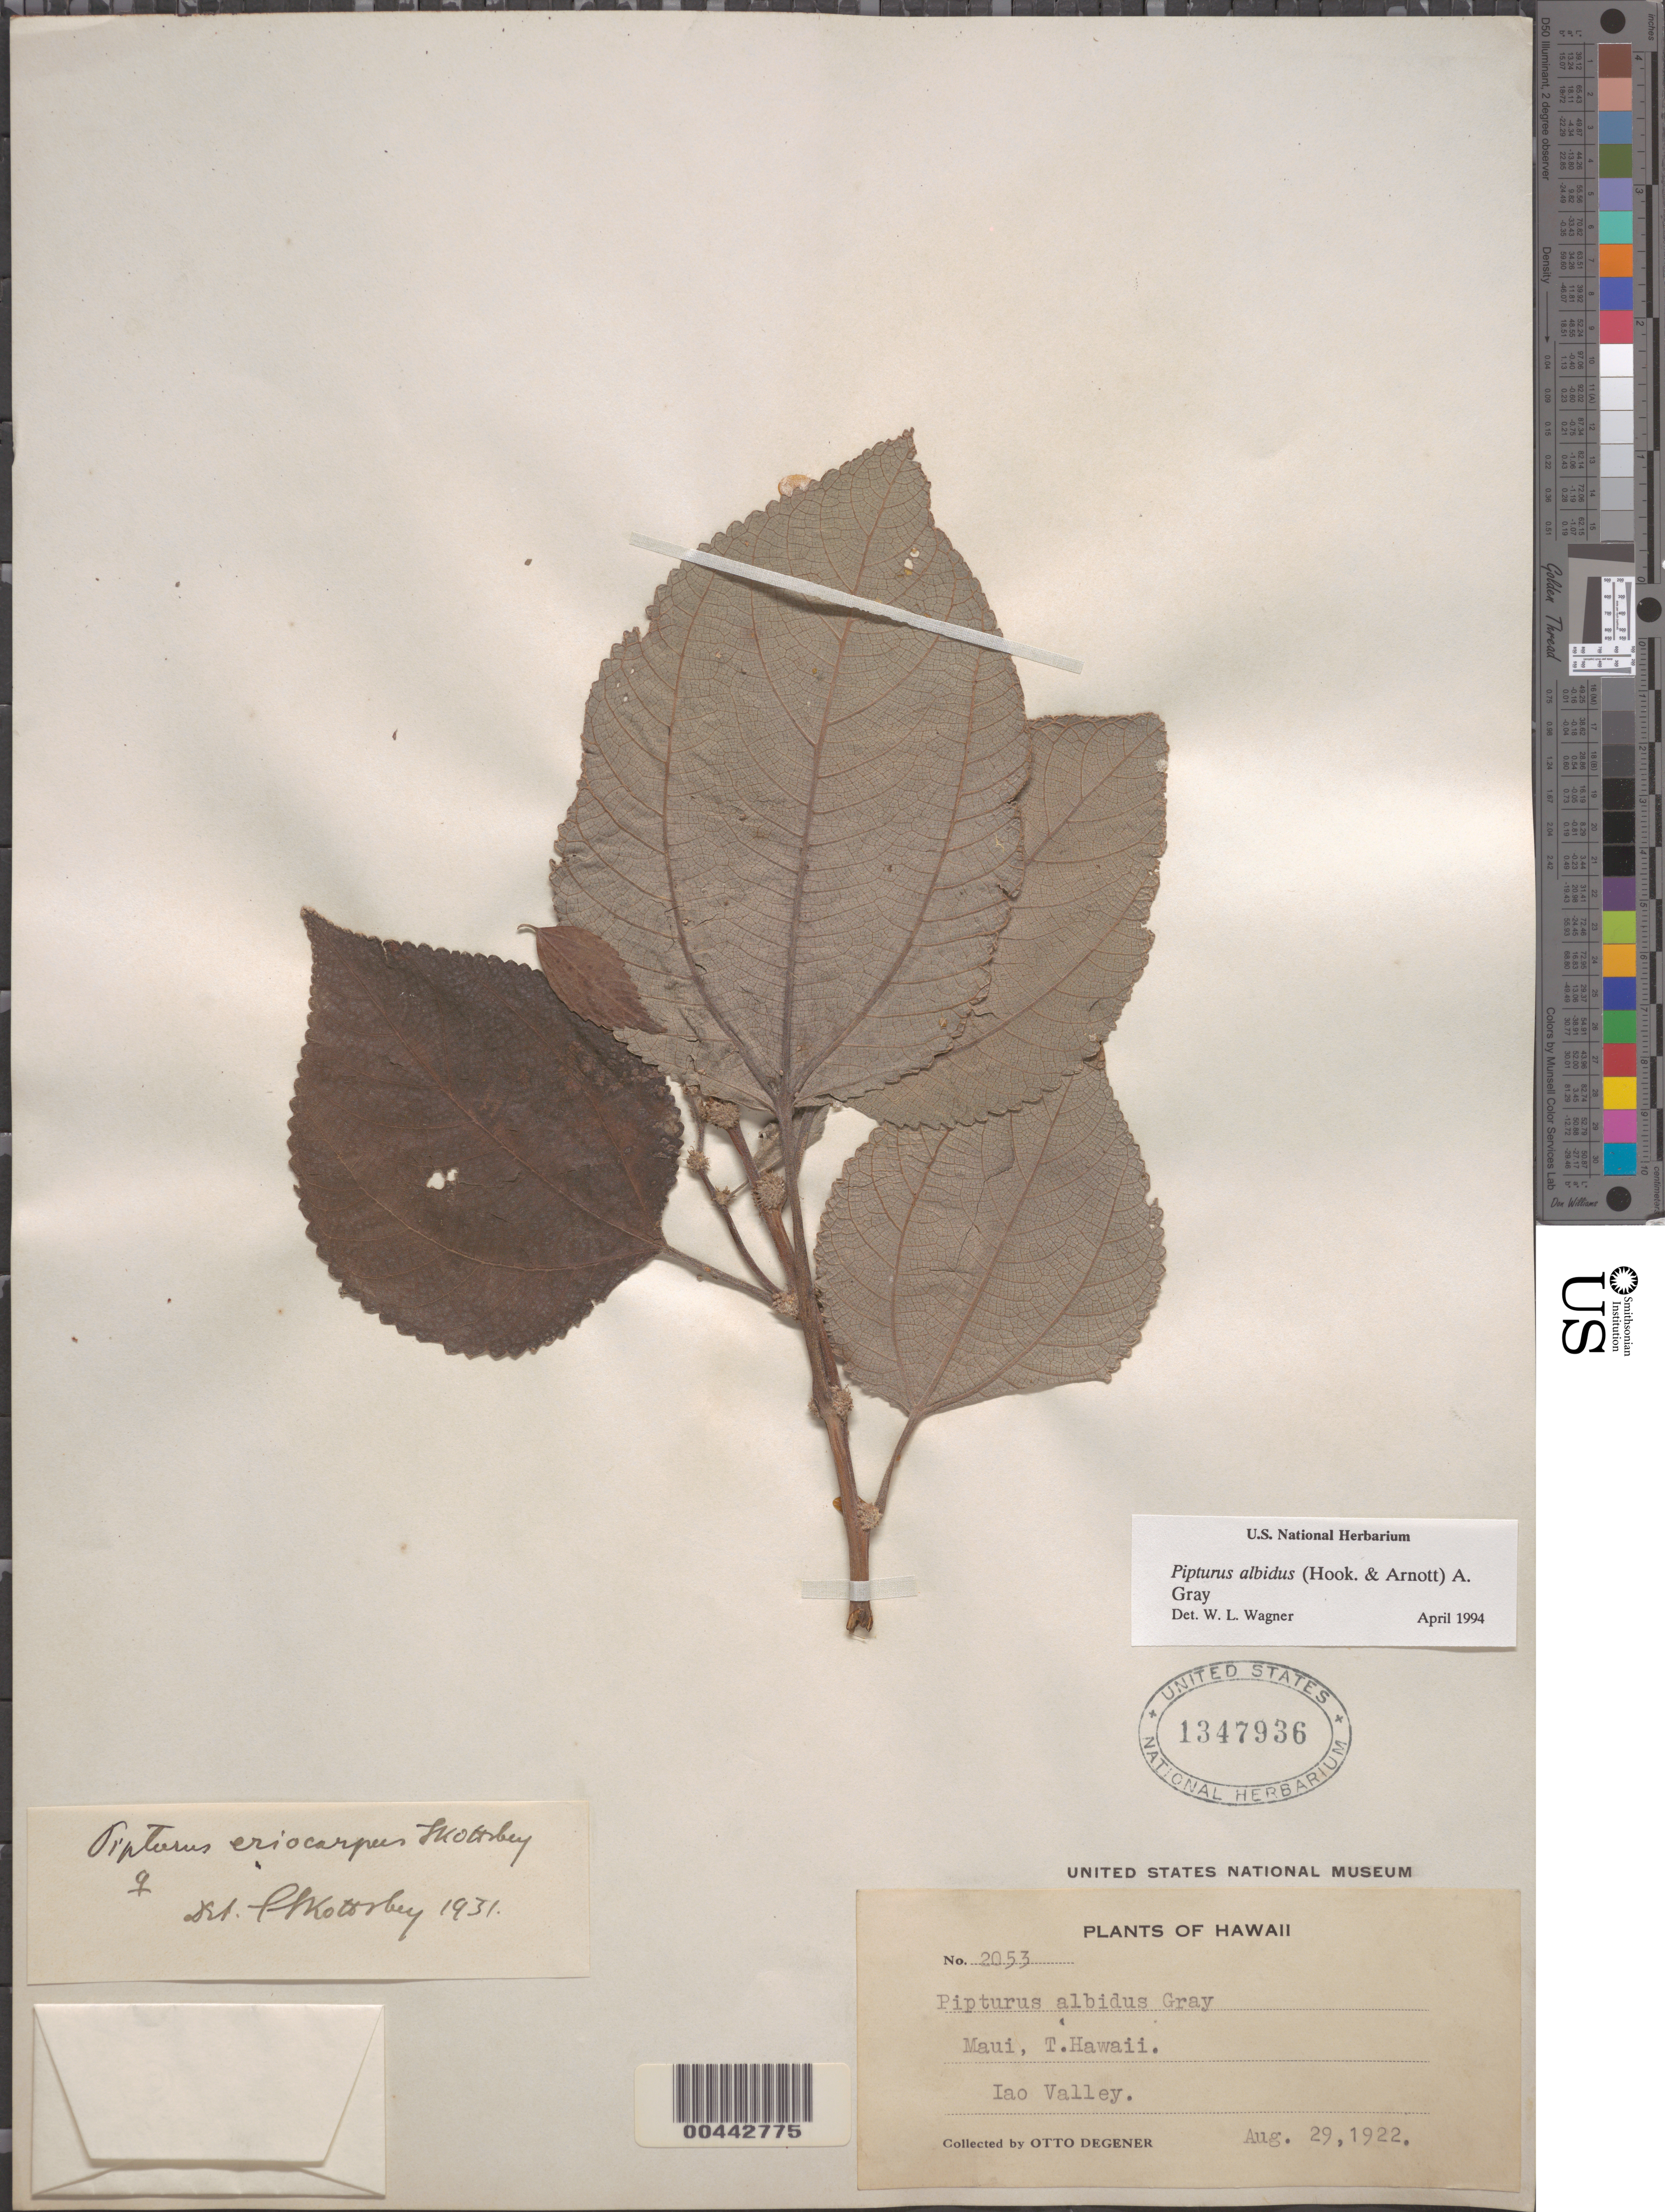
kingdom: Plantae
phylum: Tracheophyta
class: Magnoliopsida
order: Rosales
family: Urticaceae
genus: Pipturus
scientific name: Pipturus albidus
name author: (Hook. & Arn.) A. Gray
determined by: Wagner, W. L., (BOT), Smithsonian Institution - National Museum of Natural History (UNITED STATES)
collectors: O. Degener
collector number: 2053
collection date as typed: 29 Aug 1922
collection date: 1922-08-29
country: United States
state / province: Hawaii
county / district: Maui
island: Maui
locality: Iao Valley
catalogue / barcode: US 1347936